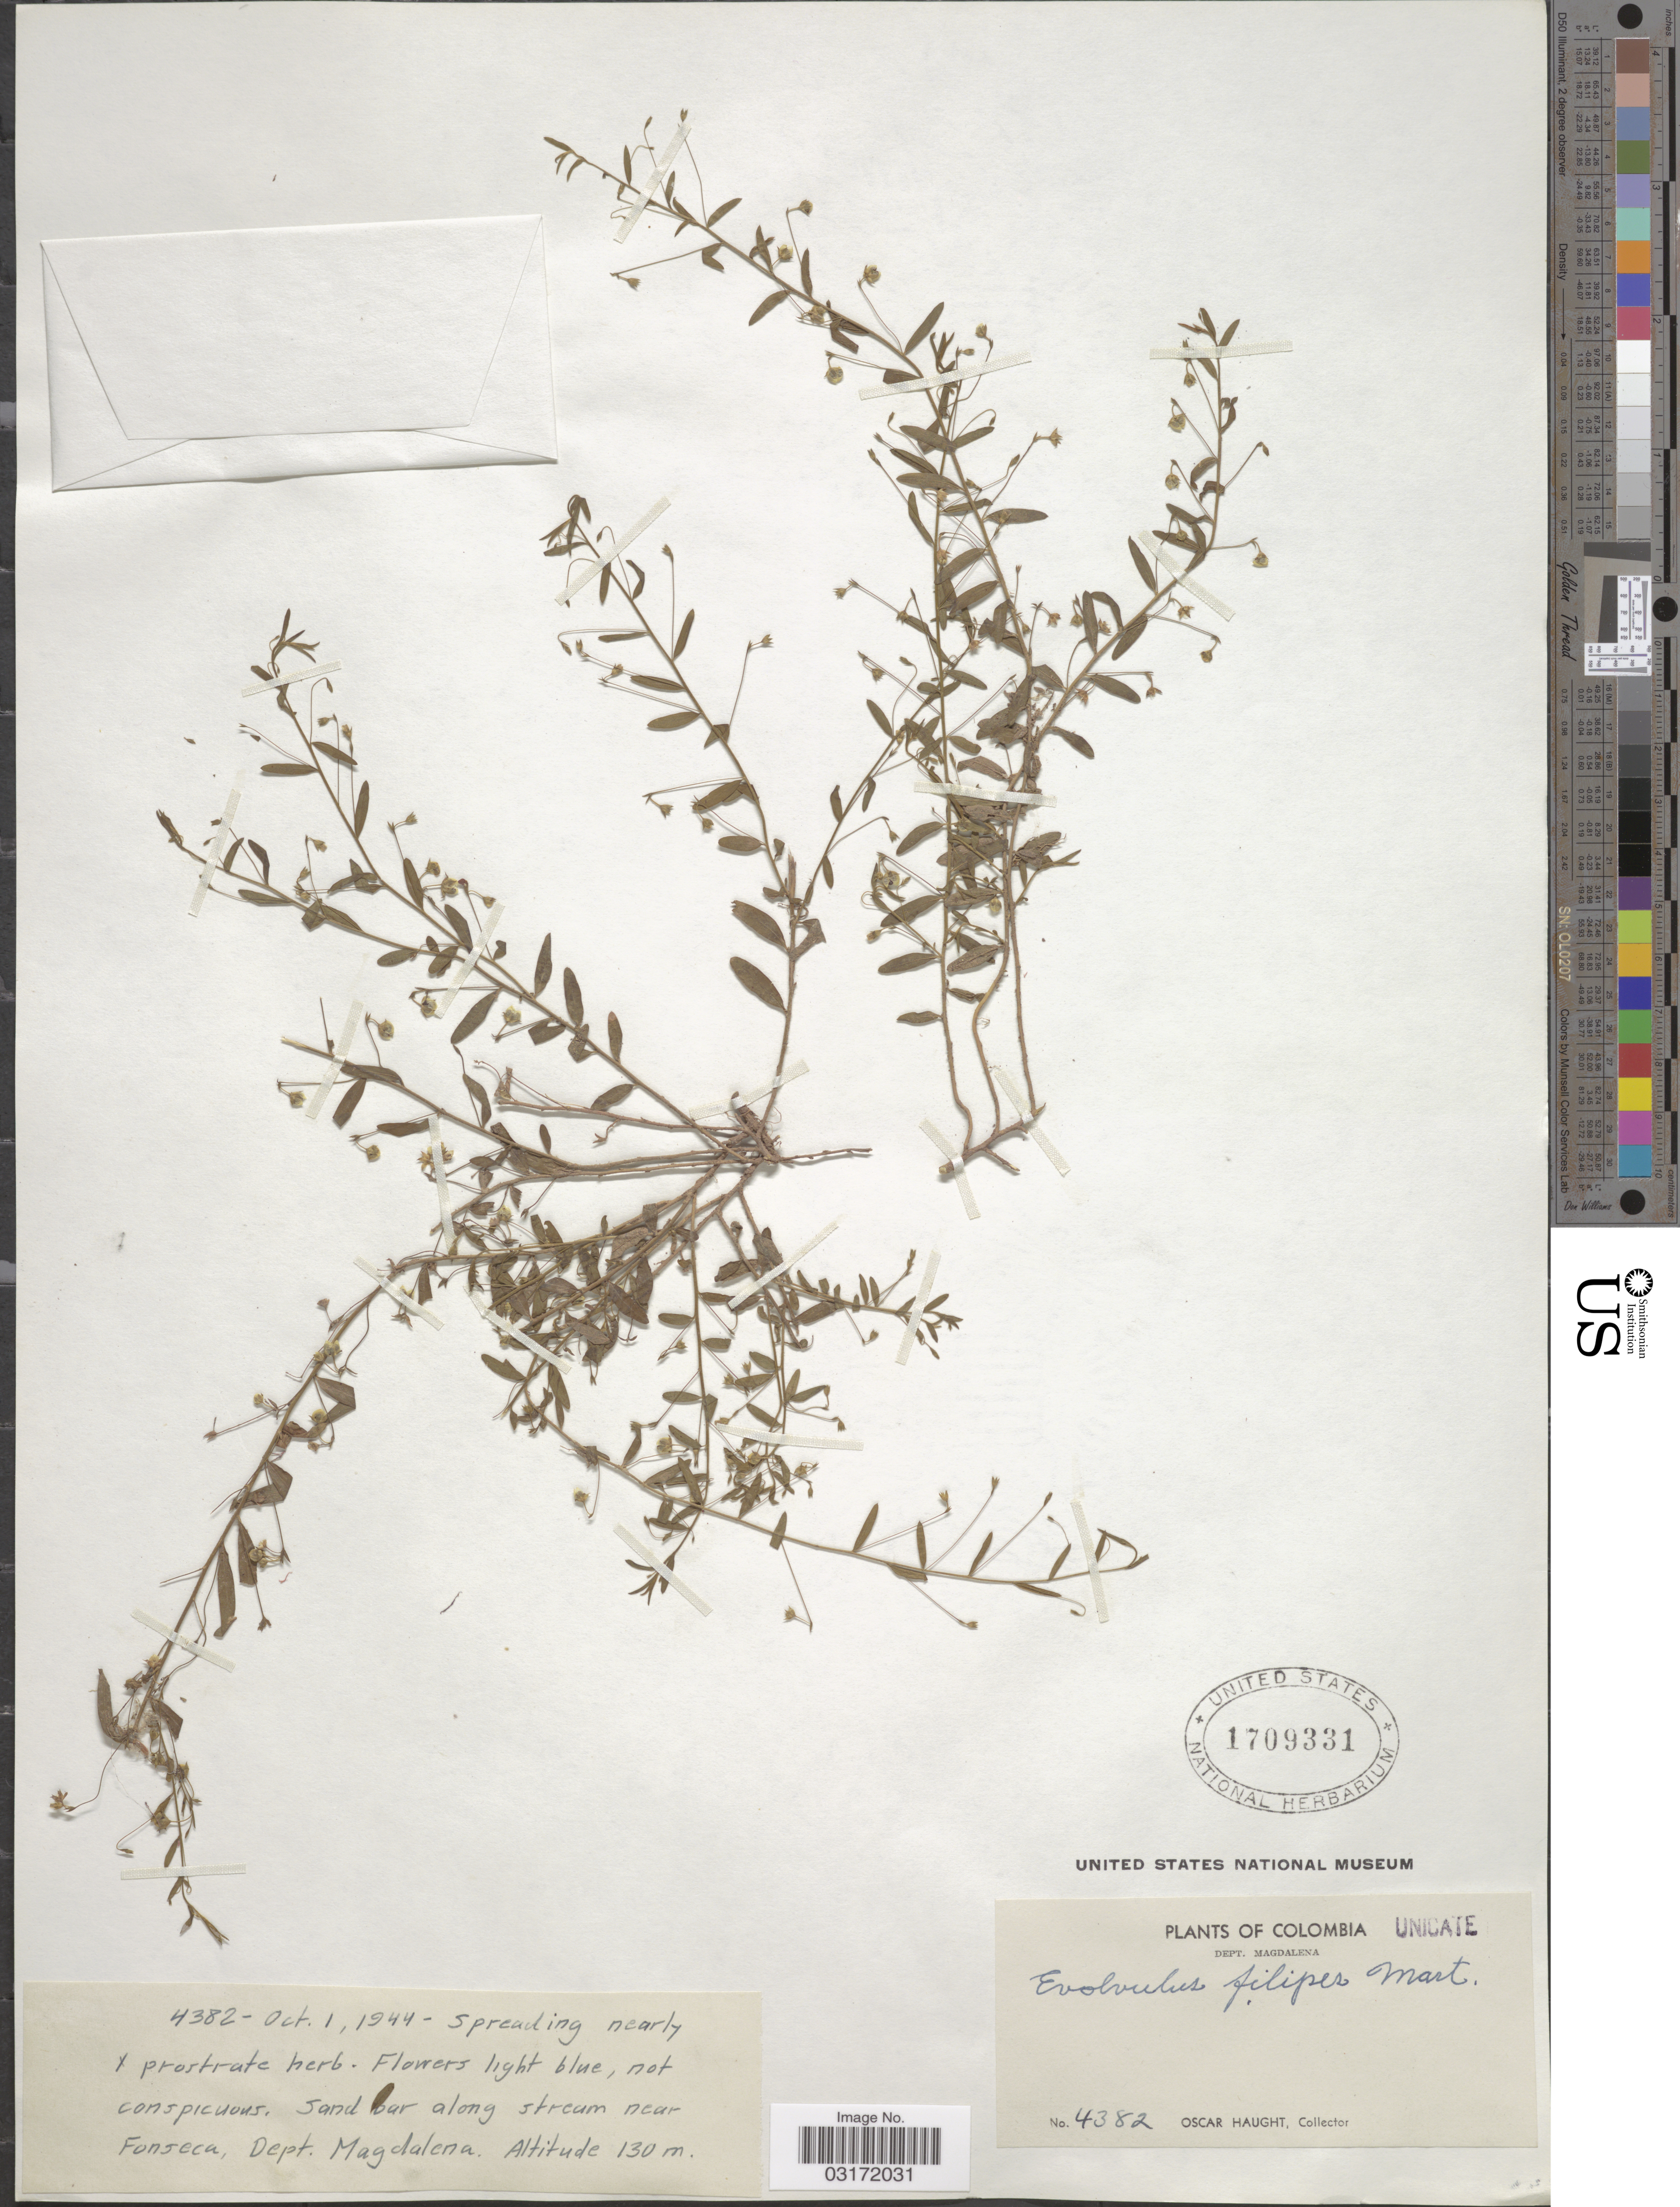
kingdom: Plantae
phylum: Tracheophyta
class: Magnoliopsida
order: Solanales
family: Convolvulaceae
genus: Evolvulus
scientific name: Evolvulus filipes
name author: Mart.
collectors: O. L. Haught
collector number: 4382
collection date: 1944-10-01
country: Colombia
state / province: Magdalena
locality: Sand bar along stream near Fonseca, Dept. Magdalena.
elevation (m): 130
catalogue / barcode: US 1709331